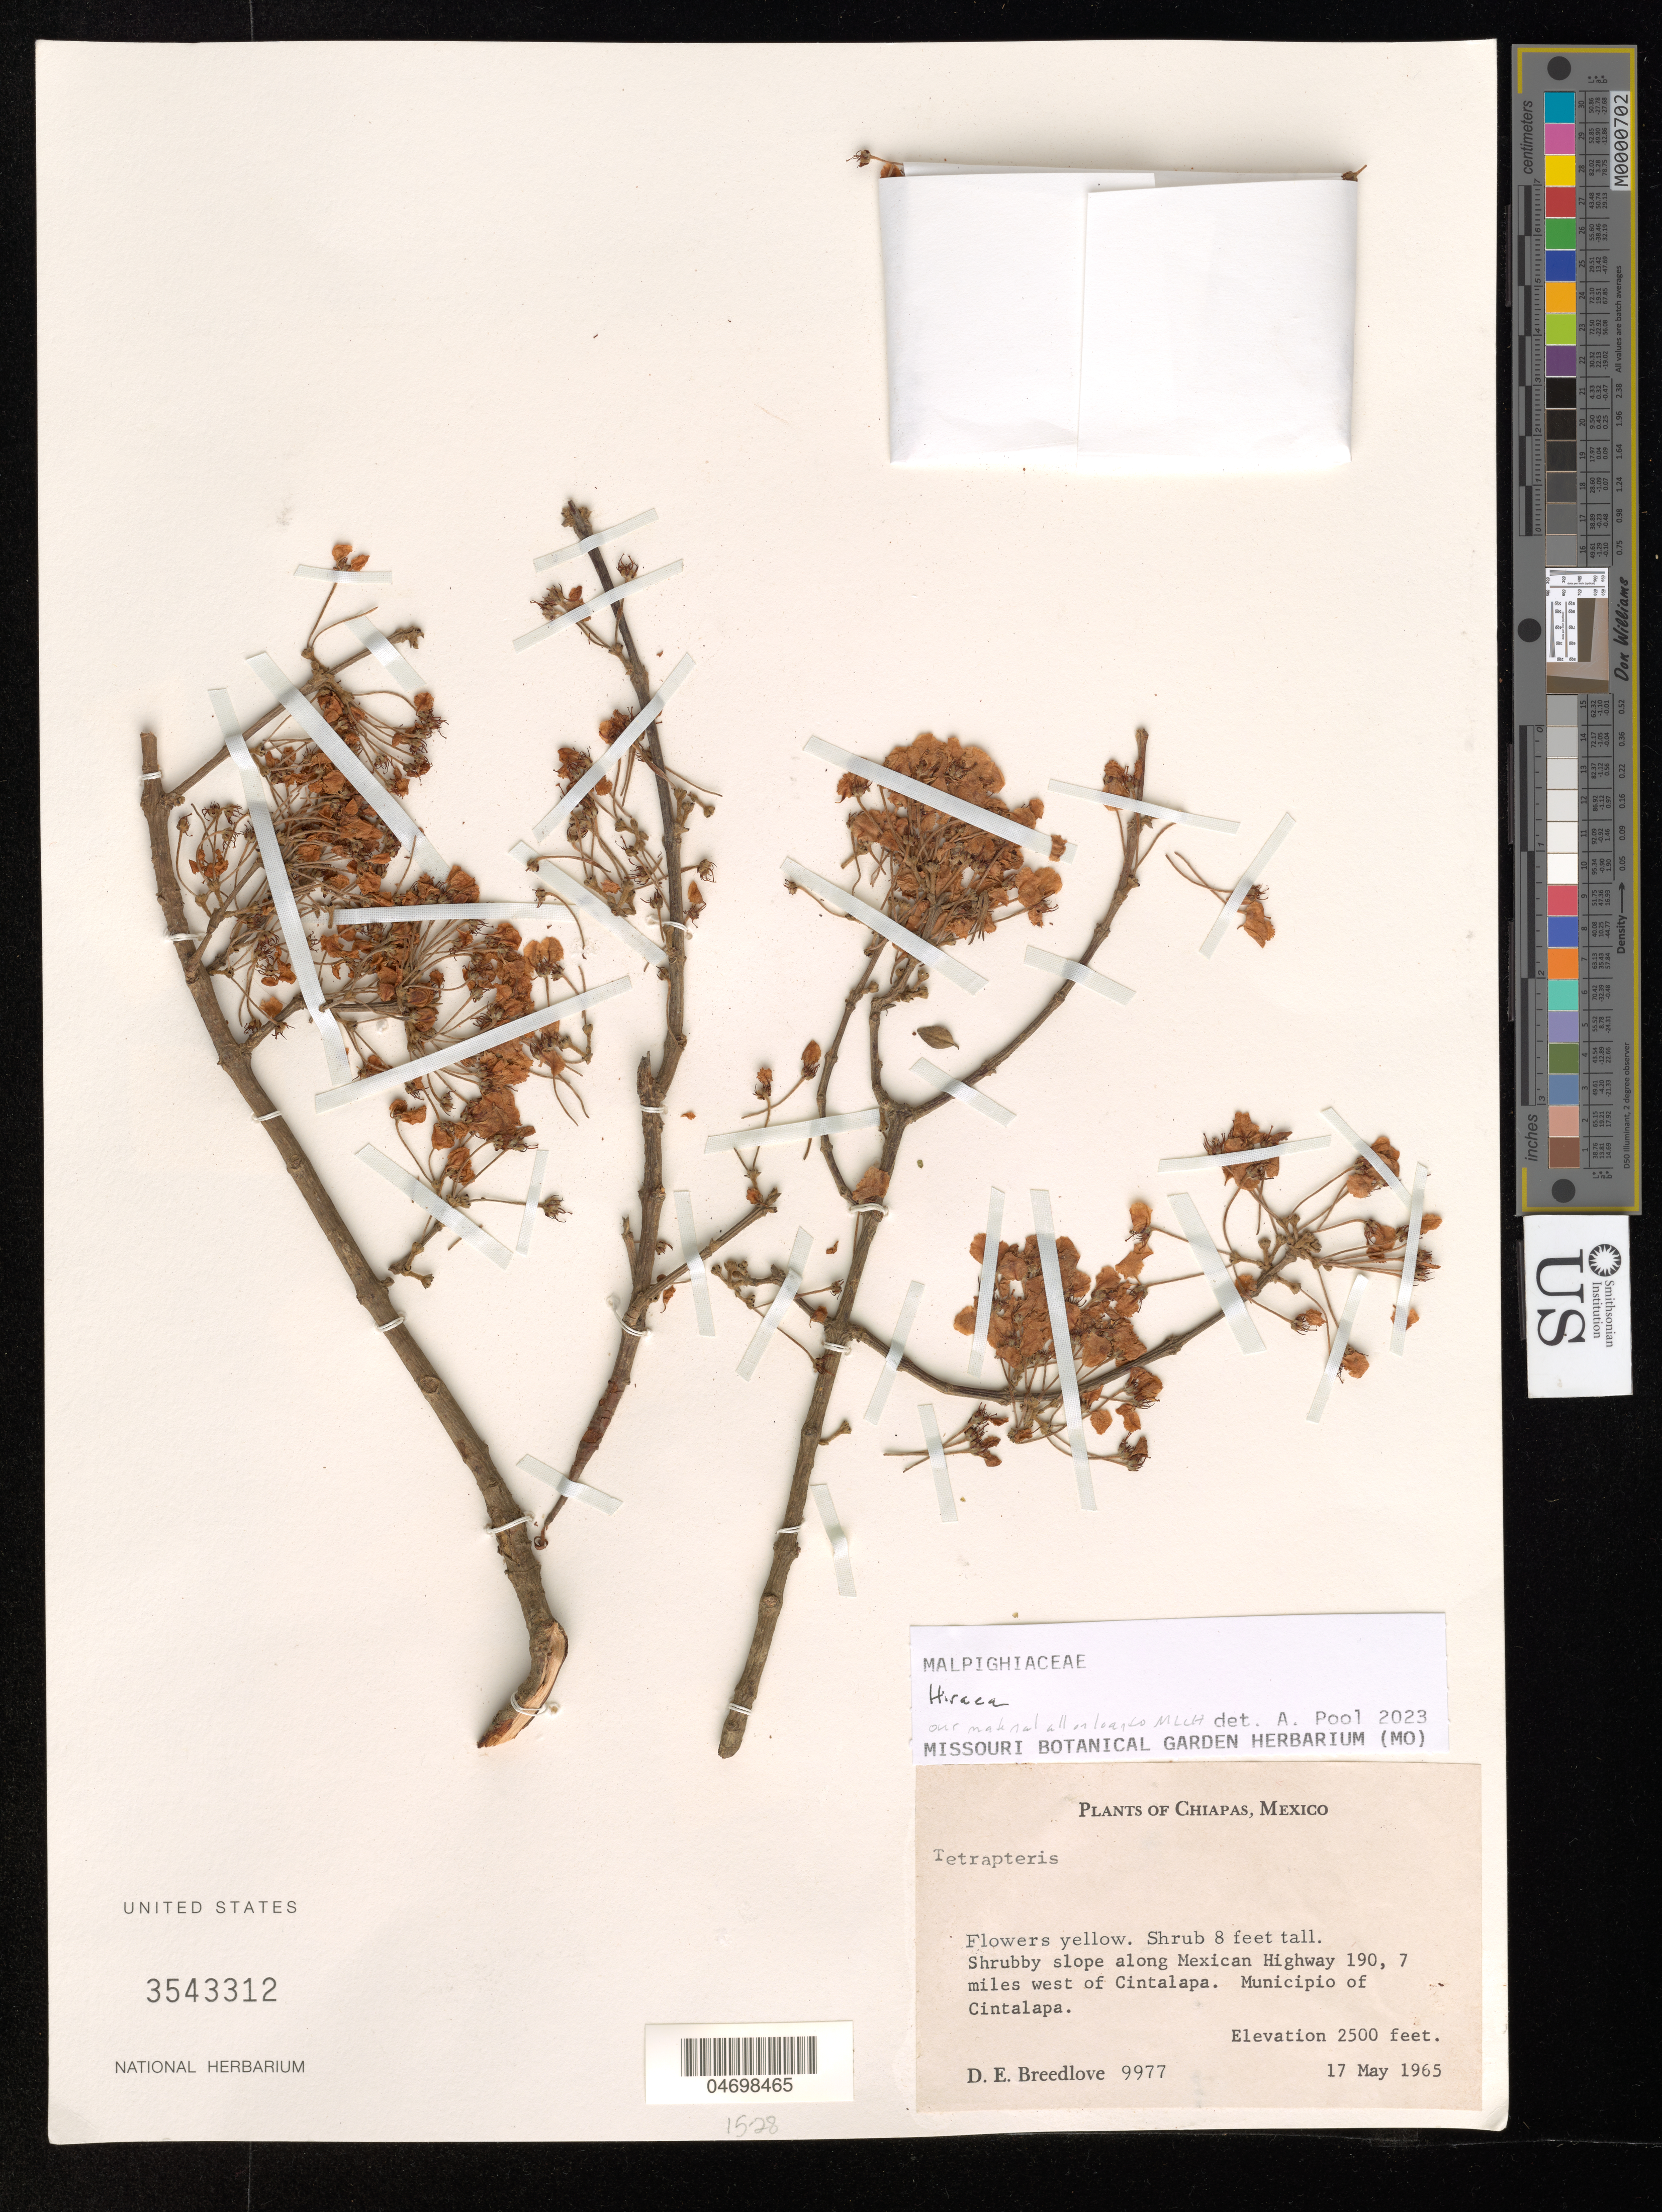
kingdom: Plantae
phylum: Tracheophyta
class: Magnoliopsida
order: Malpighiales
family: Malpighiaceae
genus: Hiraea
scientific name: Hiraea sp.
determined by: Pool, A., (MO), Missouri Botanical Garden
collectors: D. E. Breedlove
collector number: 9977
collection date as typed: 17 May 1965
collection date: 1965-05-17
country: Mexico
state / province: Chiapas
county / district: Cintalapa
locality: Along Mexican Highway 190, 7 miles west of Cintalapa.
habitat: Shrubby slope along hwy.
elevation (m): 762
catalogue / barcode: US 3543312